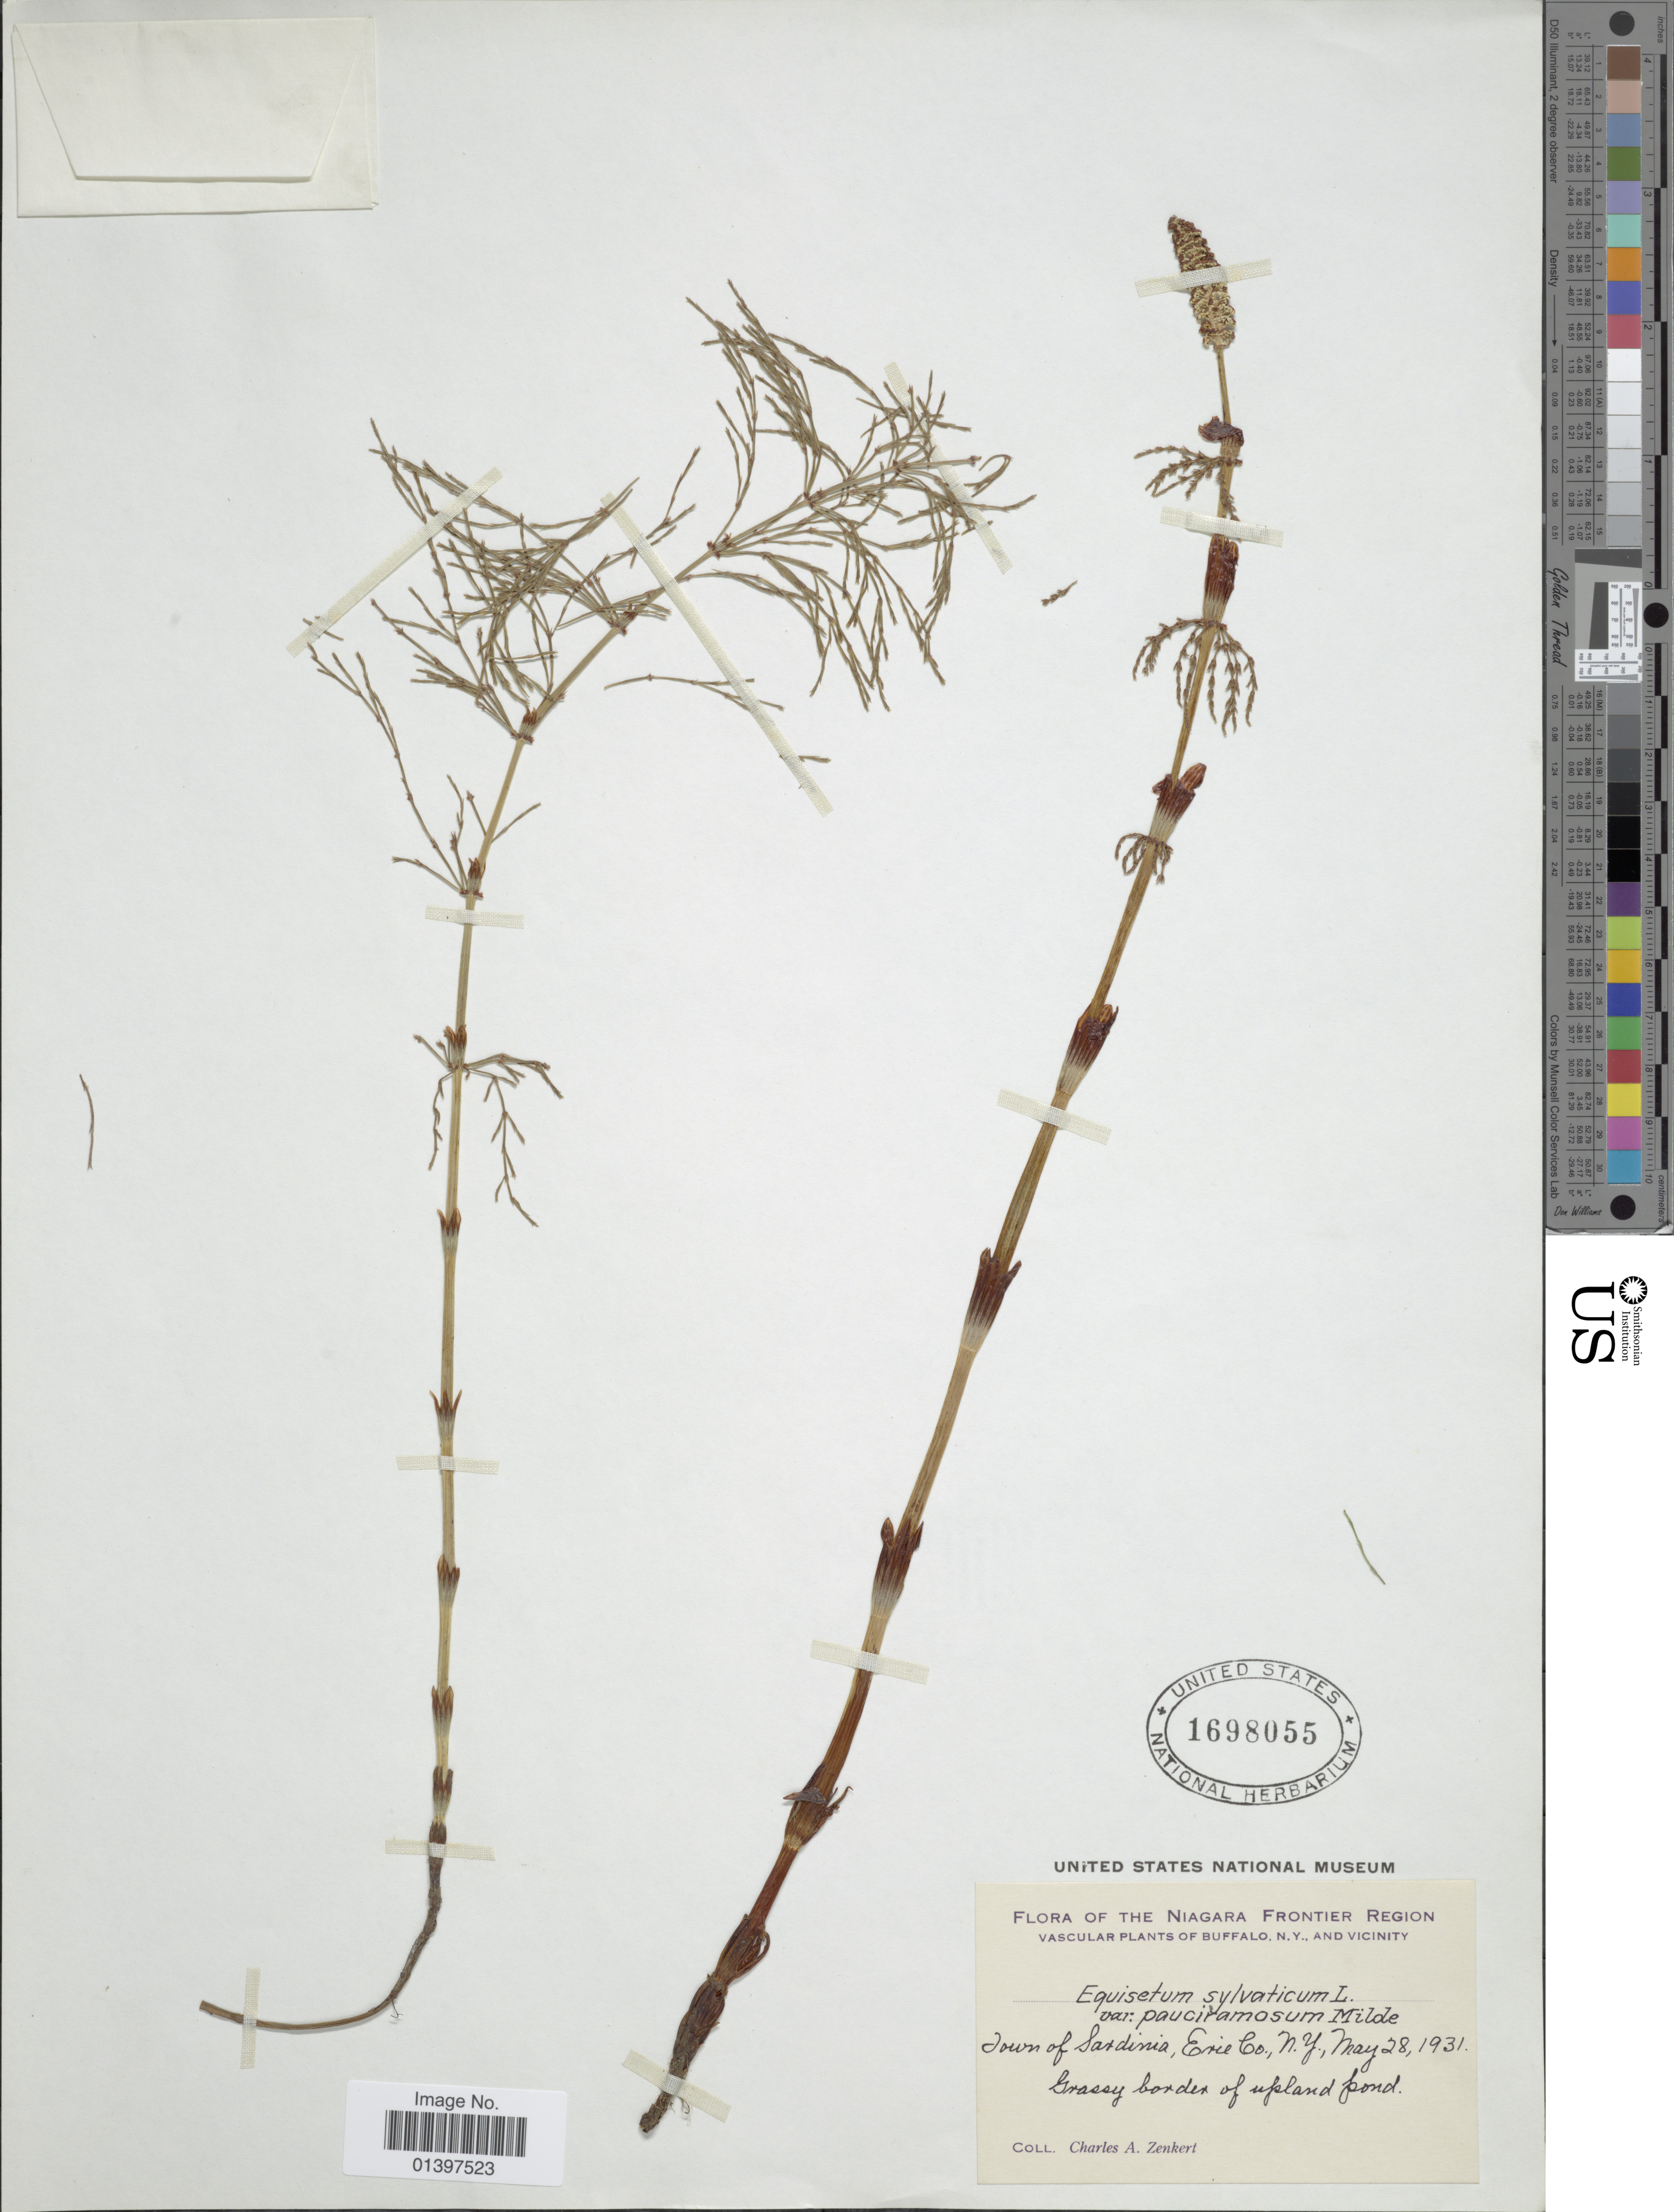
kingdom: Plantae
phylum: Tracheophyta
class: Polypodiopsida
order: Equisetales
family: Equisetaceae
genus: Equisetum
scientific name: Equisetum sylvaticum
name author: L.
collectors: C. Zenkert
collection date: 1931-05-28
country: United States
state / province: New York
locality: Niagara Frontier Region, Buffalo, N.Y. and vicinity, town of Sardinia, Erie Co., grassy border of upland pond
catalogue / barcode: US 1698055